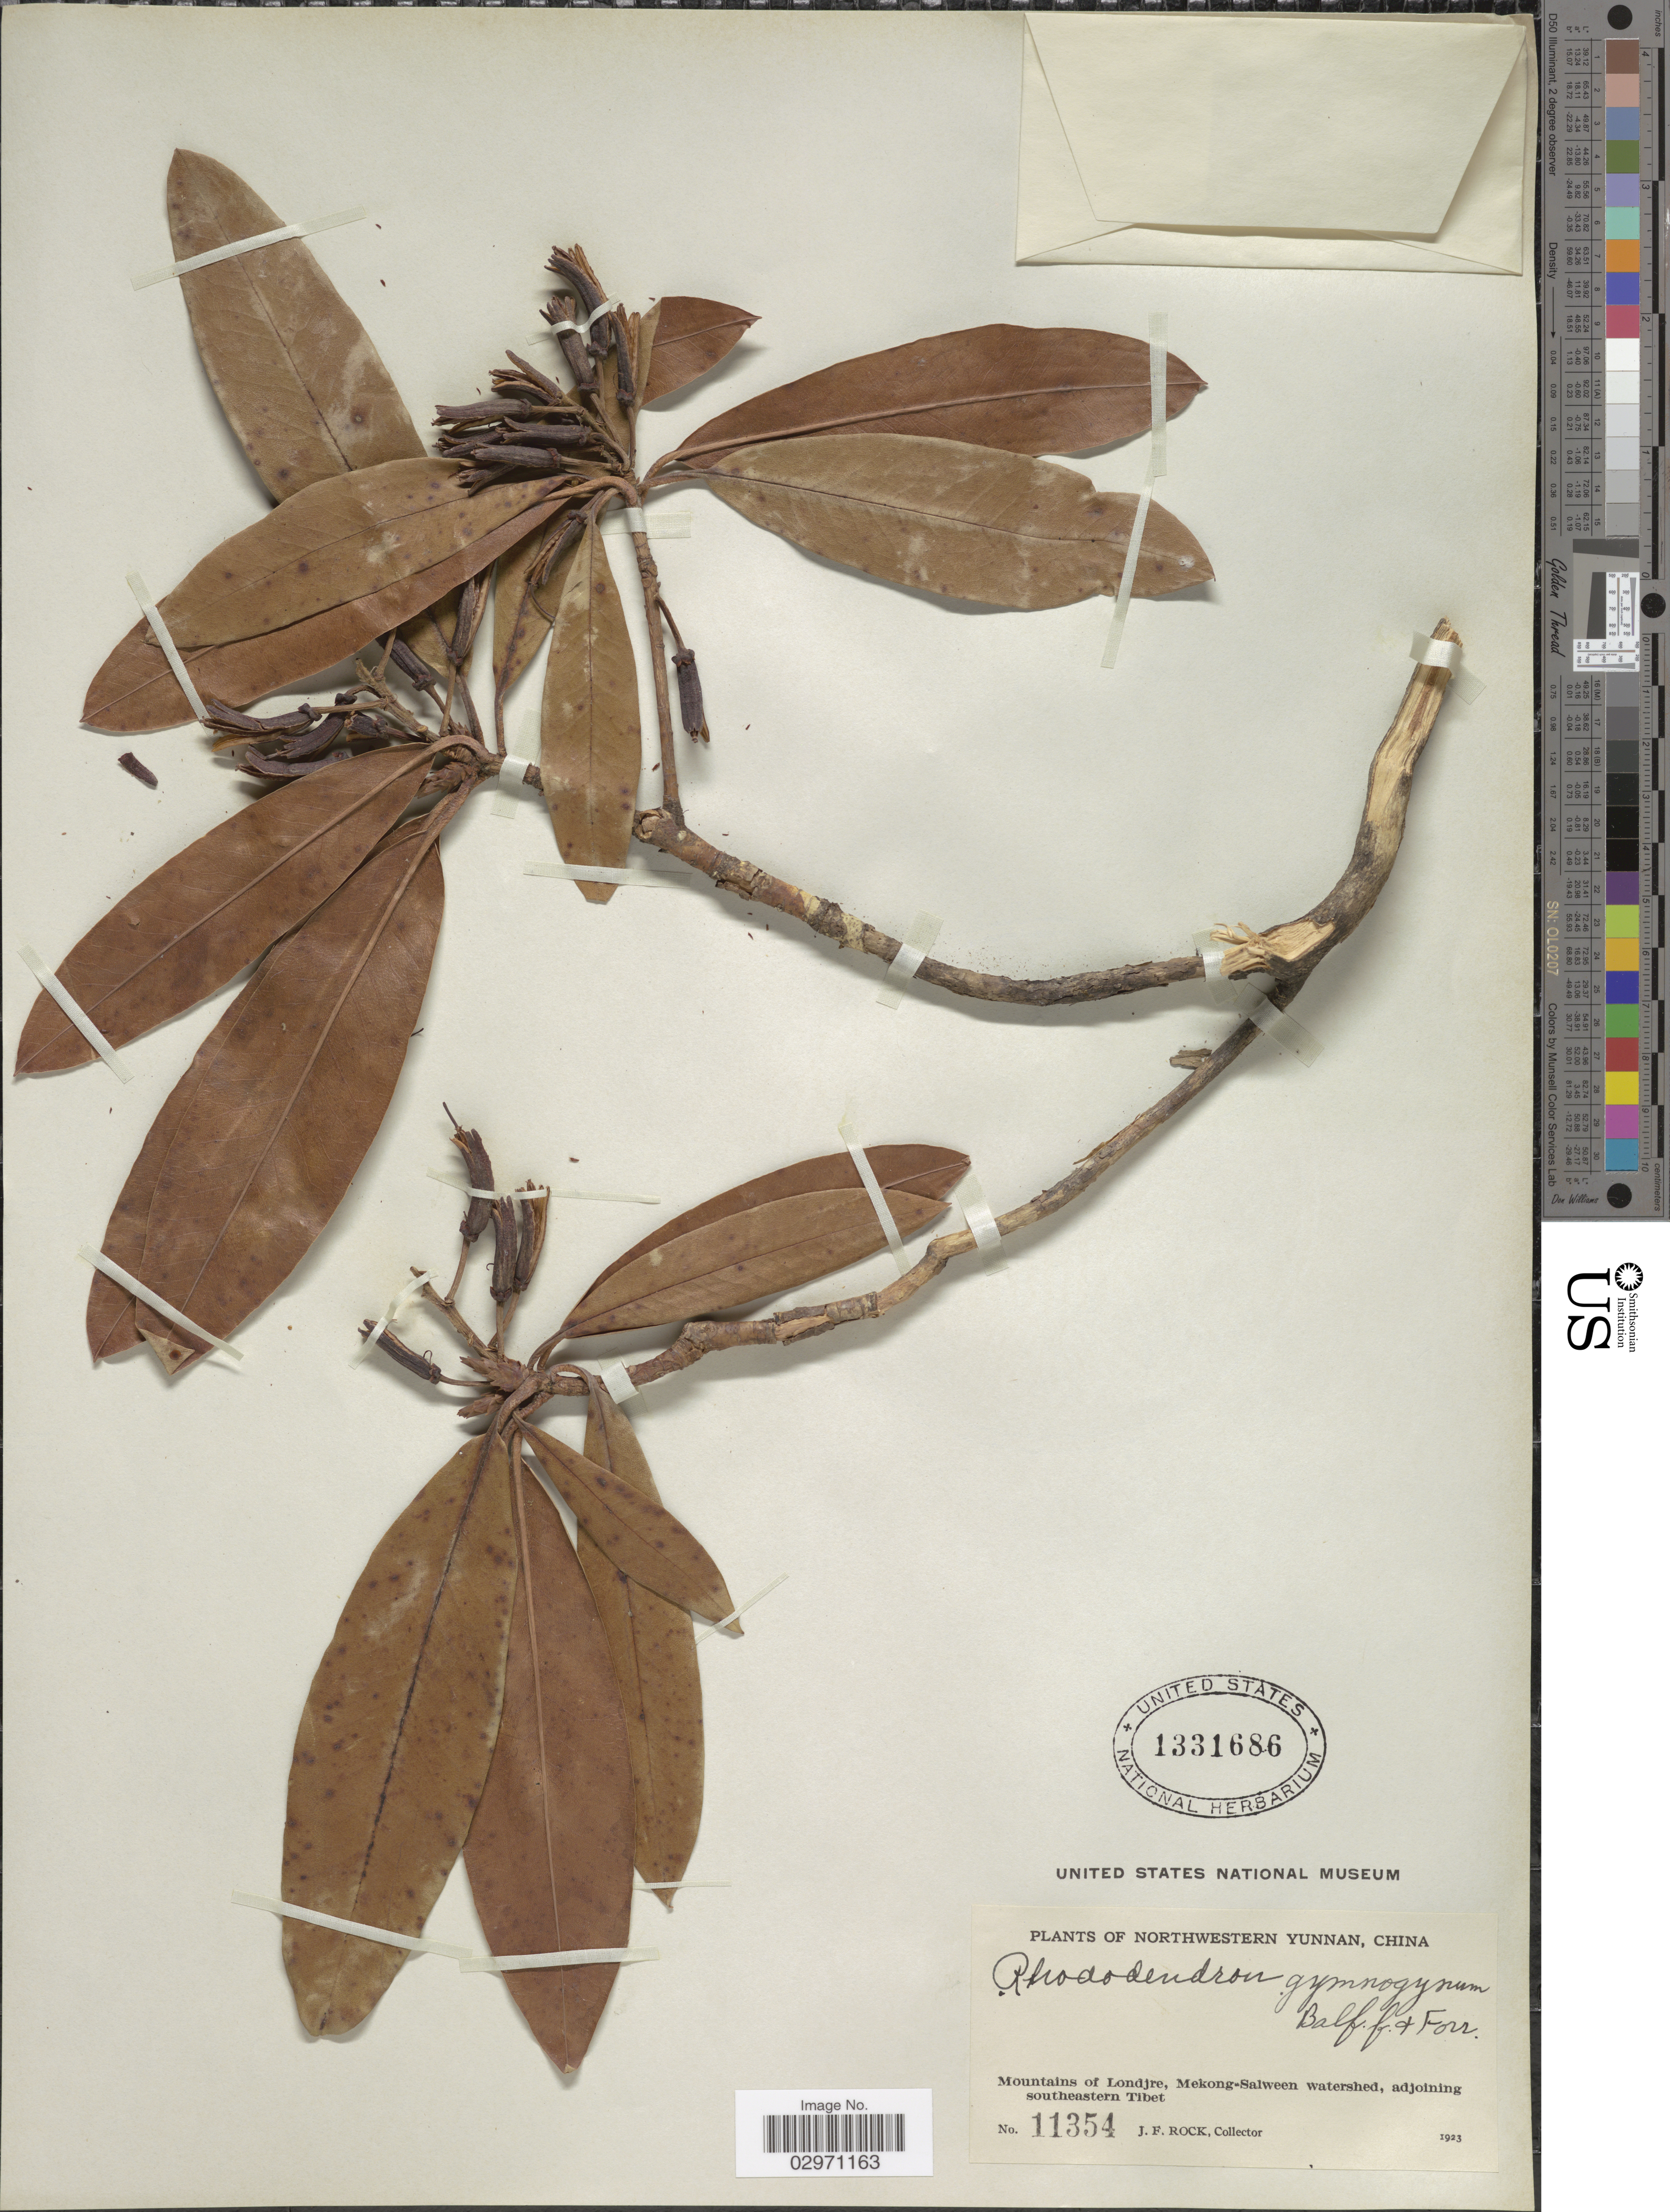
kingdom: Plantae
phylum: Tracheophyta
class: Magnoliopsida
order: Ericales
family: Ericaceae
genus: Rhododendron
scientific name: Rhododendron gymnogynum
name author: Balf. f. & Forrest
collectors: J. Rock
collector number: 11354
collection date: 1923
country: China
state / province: Yunnan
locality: Northwestern Yunnan. Mountains of Londjre, Mekong-Salween watershed, adjoining southeastern Tibet.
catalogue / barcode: US 1331686